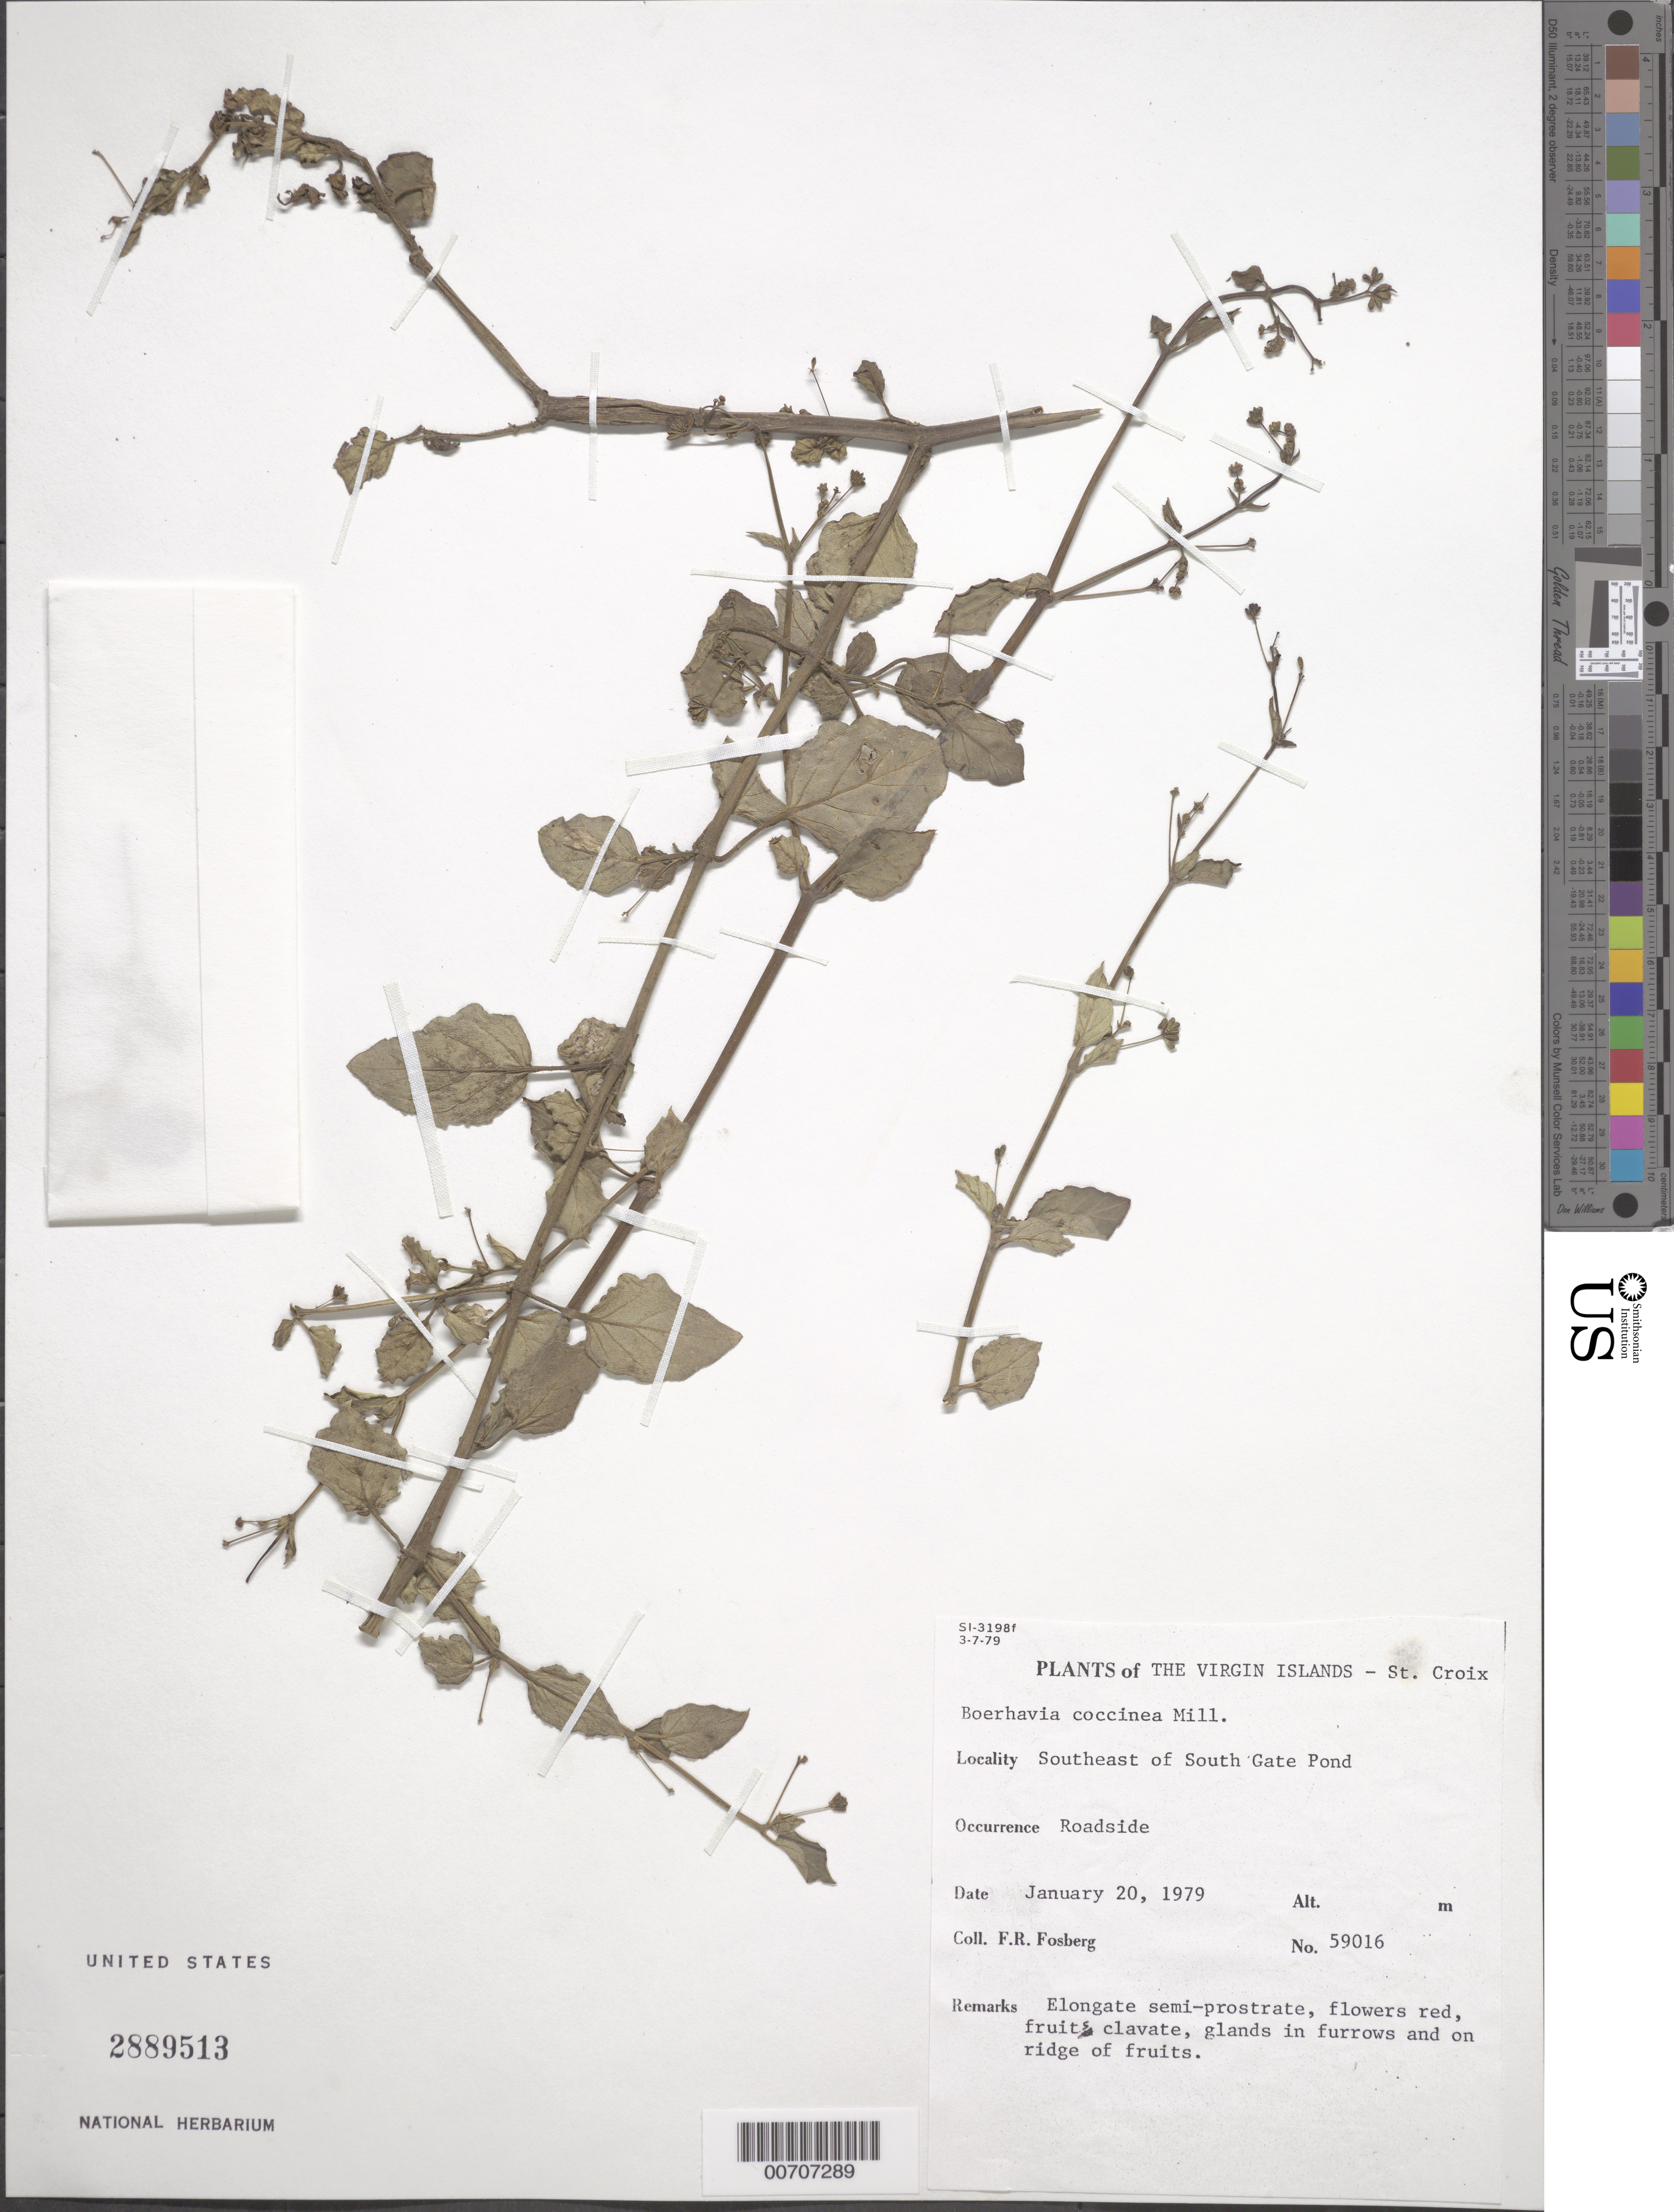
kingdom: Plantae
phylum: Tracheophyta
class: Magnoliopsida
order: Caryophyllales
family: Nyctaginaceae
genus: Boerhavia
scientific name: Boerhavia coccinea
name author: Mill.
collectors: F. R. Fosberg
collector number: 59016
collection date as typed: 20 Jan 1979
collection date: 1979-01-20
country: U.S. Virgin Islands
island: St. Croix Island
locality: South Gate Pond, SE of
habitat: Roadside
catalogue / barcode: US 2889513